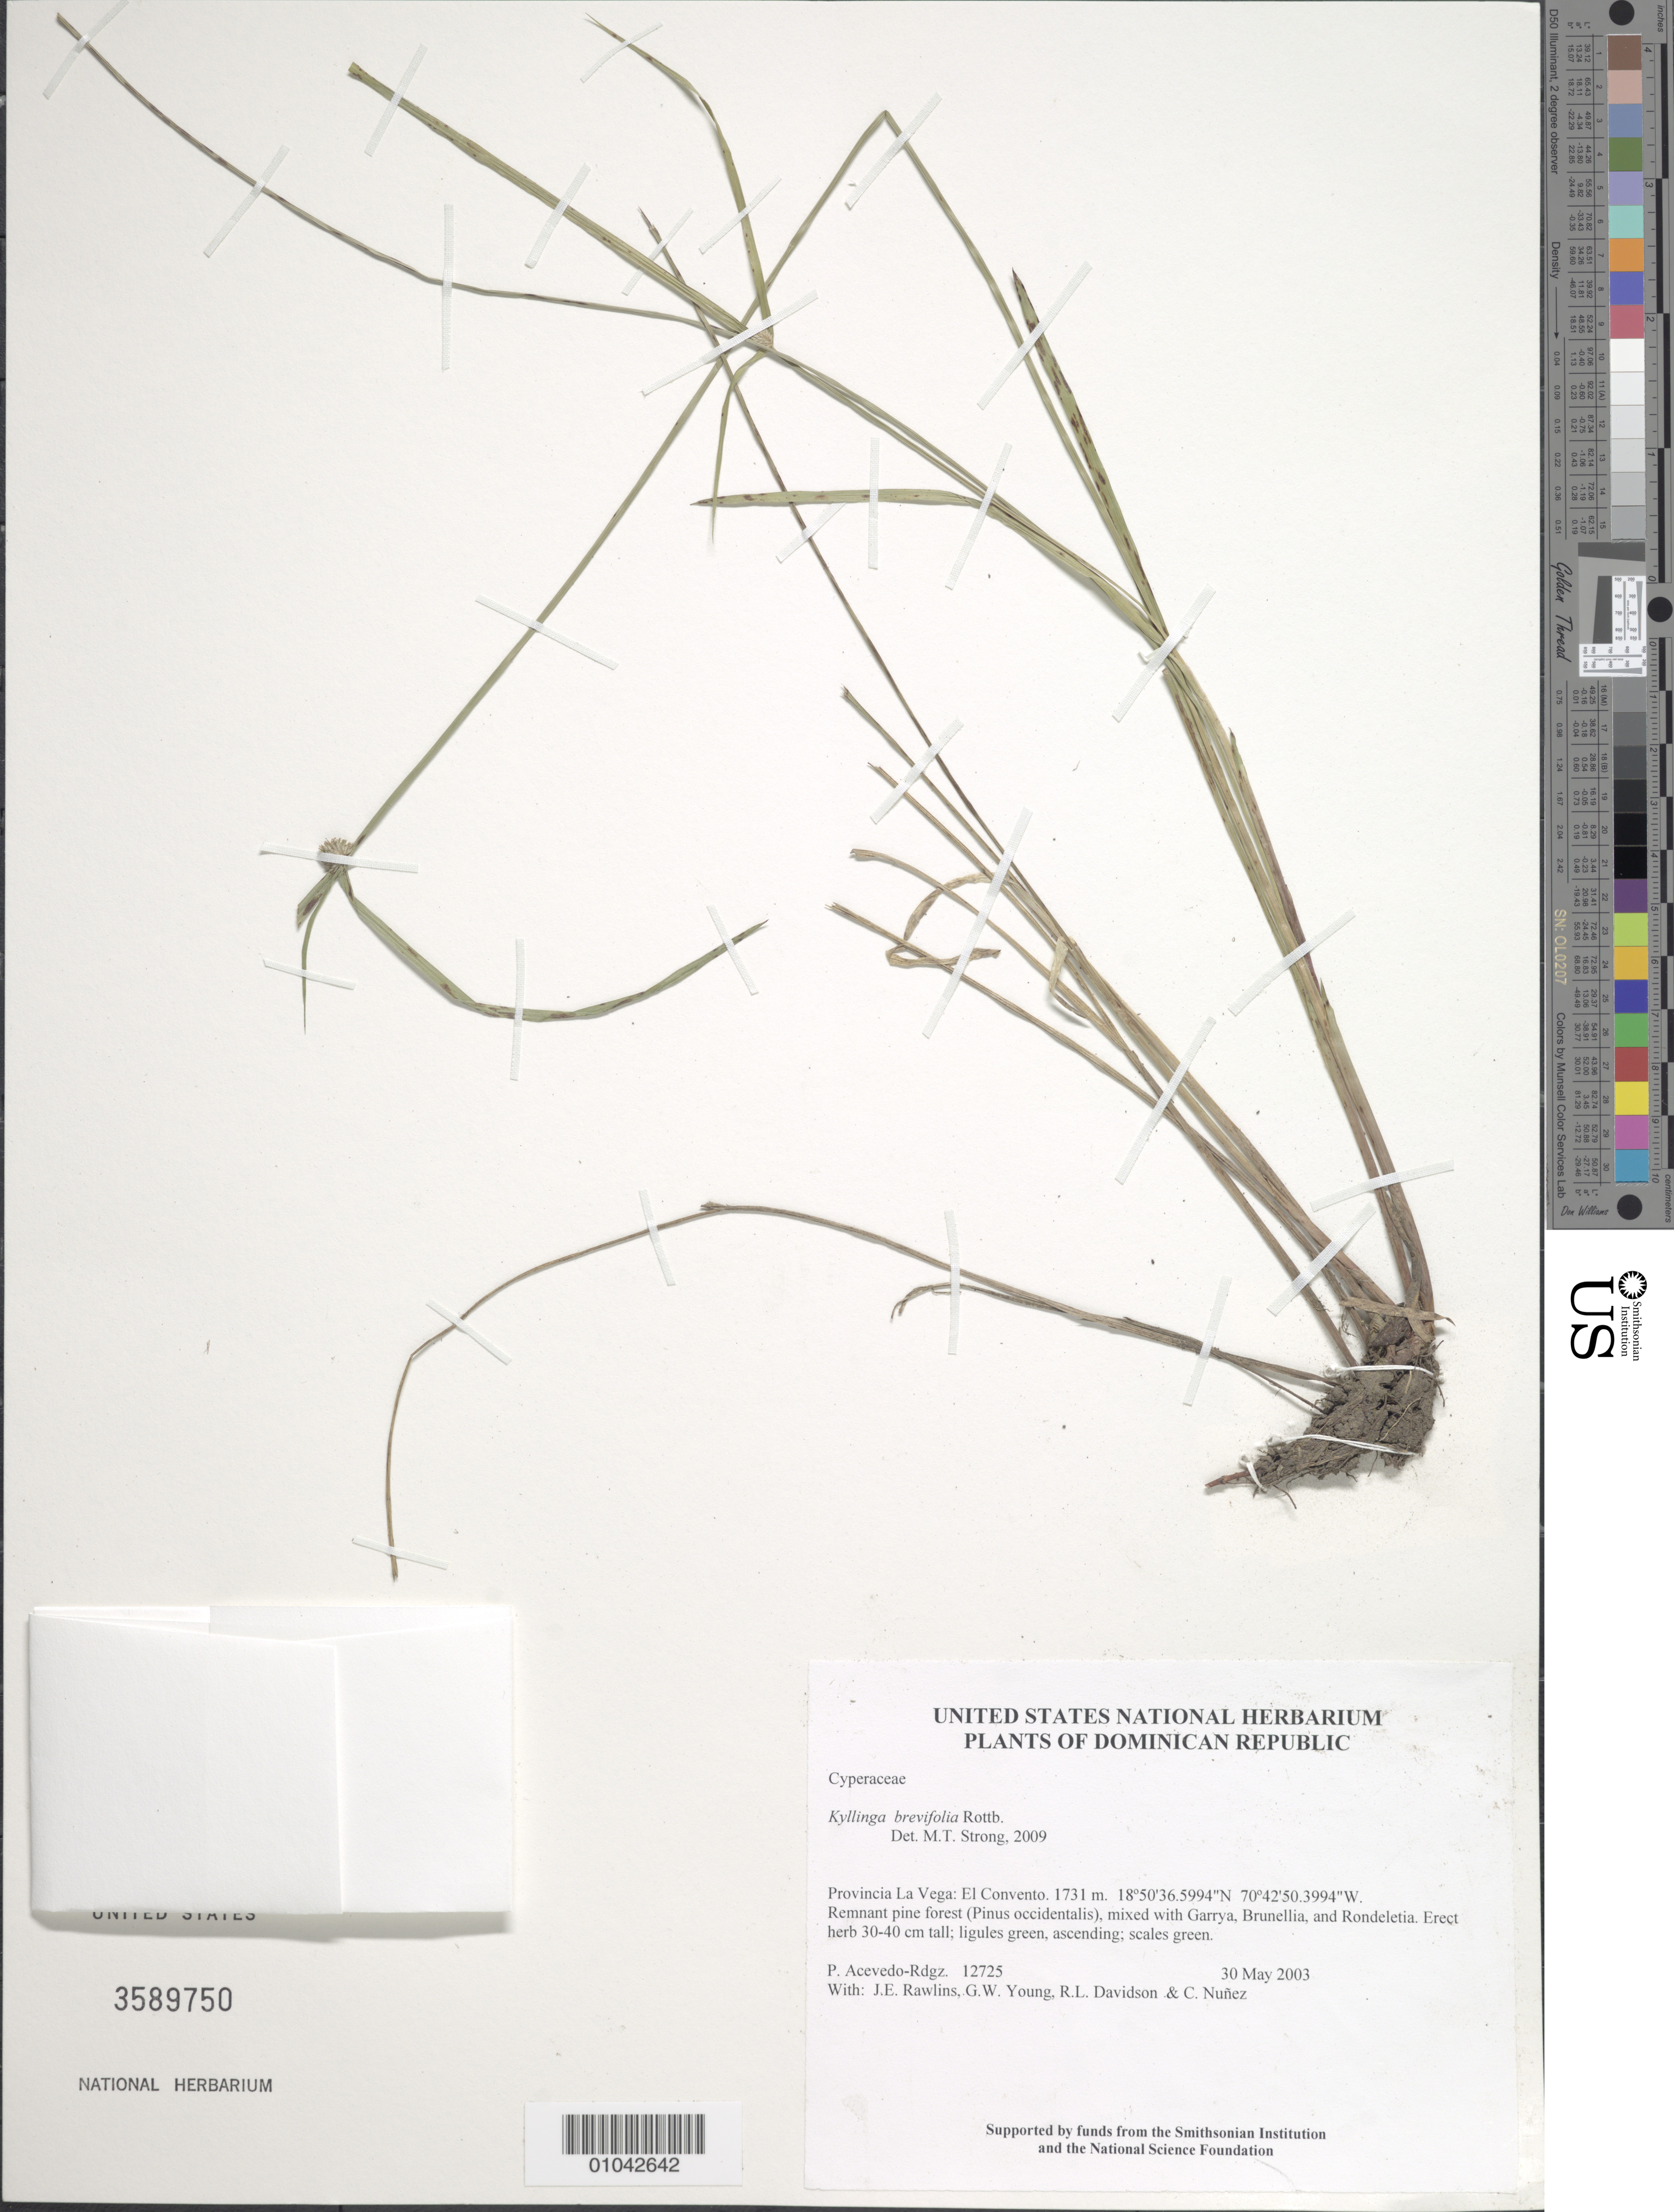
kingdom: Plantae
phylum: Tracheophyta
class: Liliopsida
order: Poales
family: Cyperaceae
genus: Cyperus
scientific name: Cyperus brevifolius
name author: (Rottb.) Hassk.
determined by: Strong, M. T., (US), Smithsonian Institution - National Museum of Natural History (UNITED STATES)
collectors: P. Acevedo-Rodr., J. Rawlins, G. Young, R. Davidson & C. Nunez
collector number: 12725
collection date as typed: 30 May 2003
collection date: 2003-05-30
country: Dominican Republic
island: Hispaniola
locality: Provincia La Vega: El Convento.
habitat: Remnant pine forest (Pinus occidentalis), mixed with Garrya, Brunellia, and Rondeletia.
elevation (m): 1731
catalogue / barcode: US 3589750